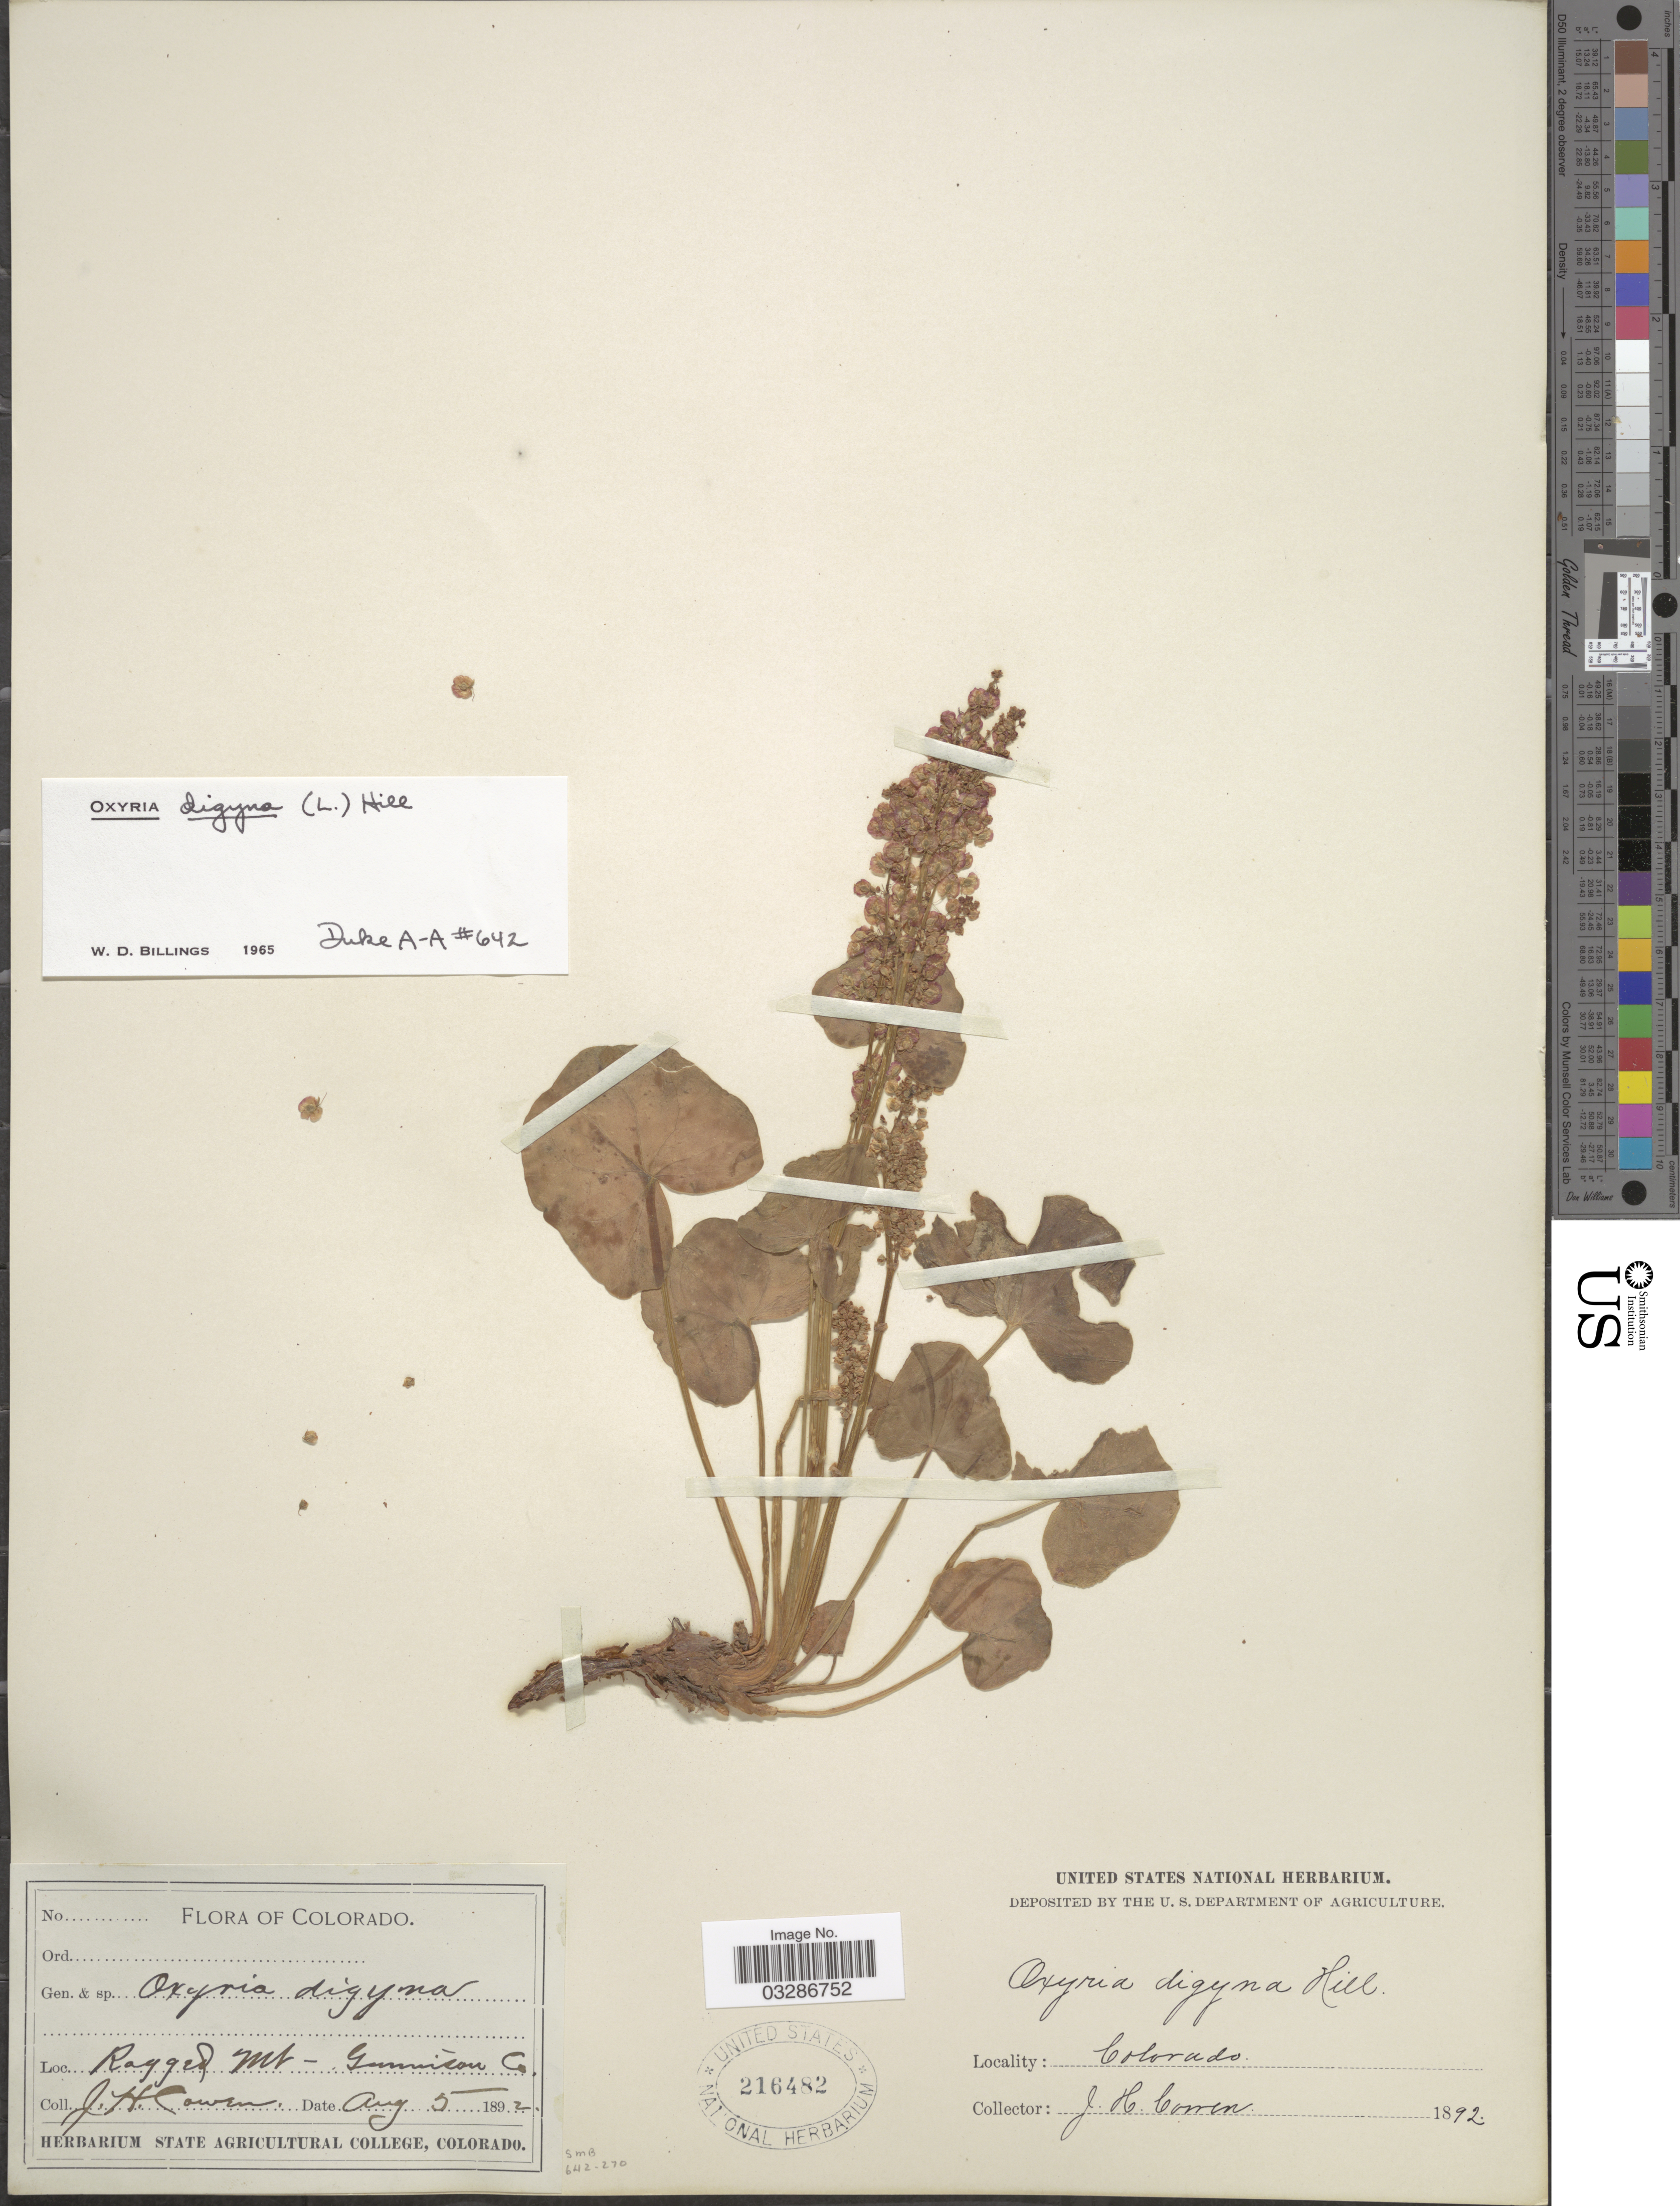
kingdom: Plantae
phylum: Tracheophyta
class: Magnoliopsida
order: Caryophyllales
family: Polygonaceae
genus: Oxyria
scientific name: Oxyria digyna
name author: (L.) Hill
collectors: J. H. Cowen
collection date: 1892-08-05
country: United States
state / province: Colorado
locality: Ragged Mt. - Gunnison Co.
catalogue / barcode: US 216482